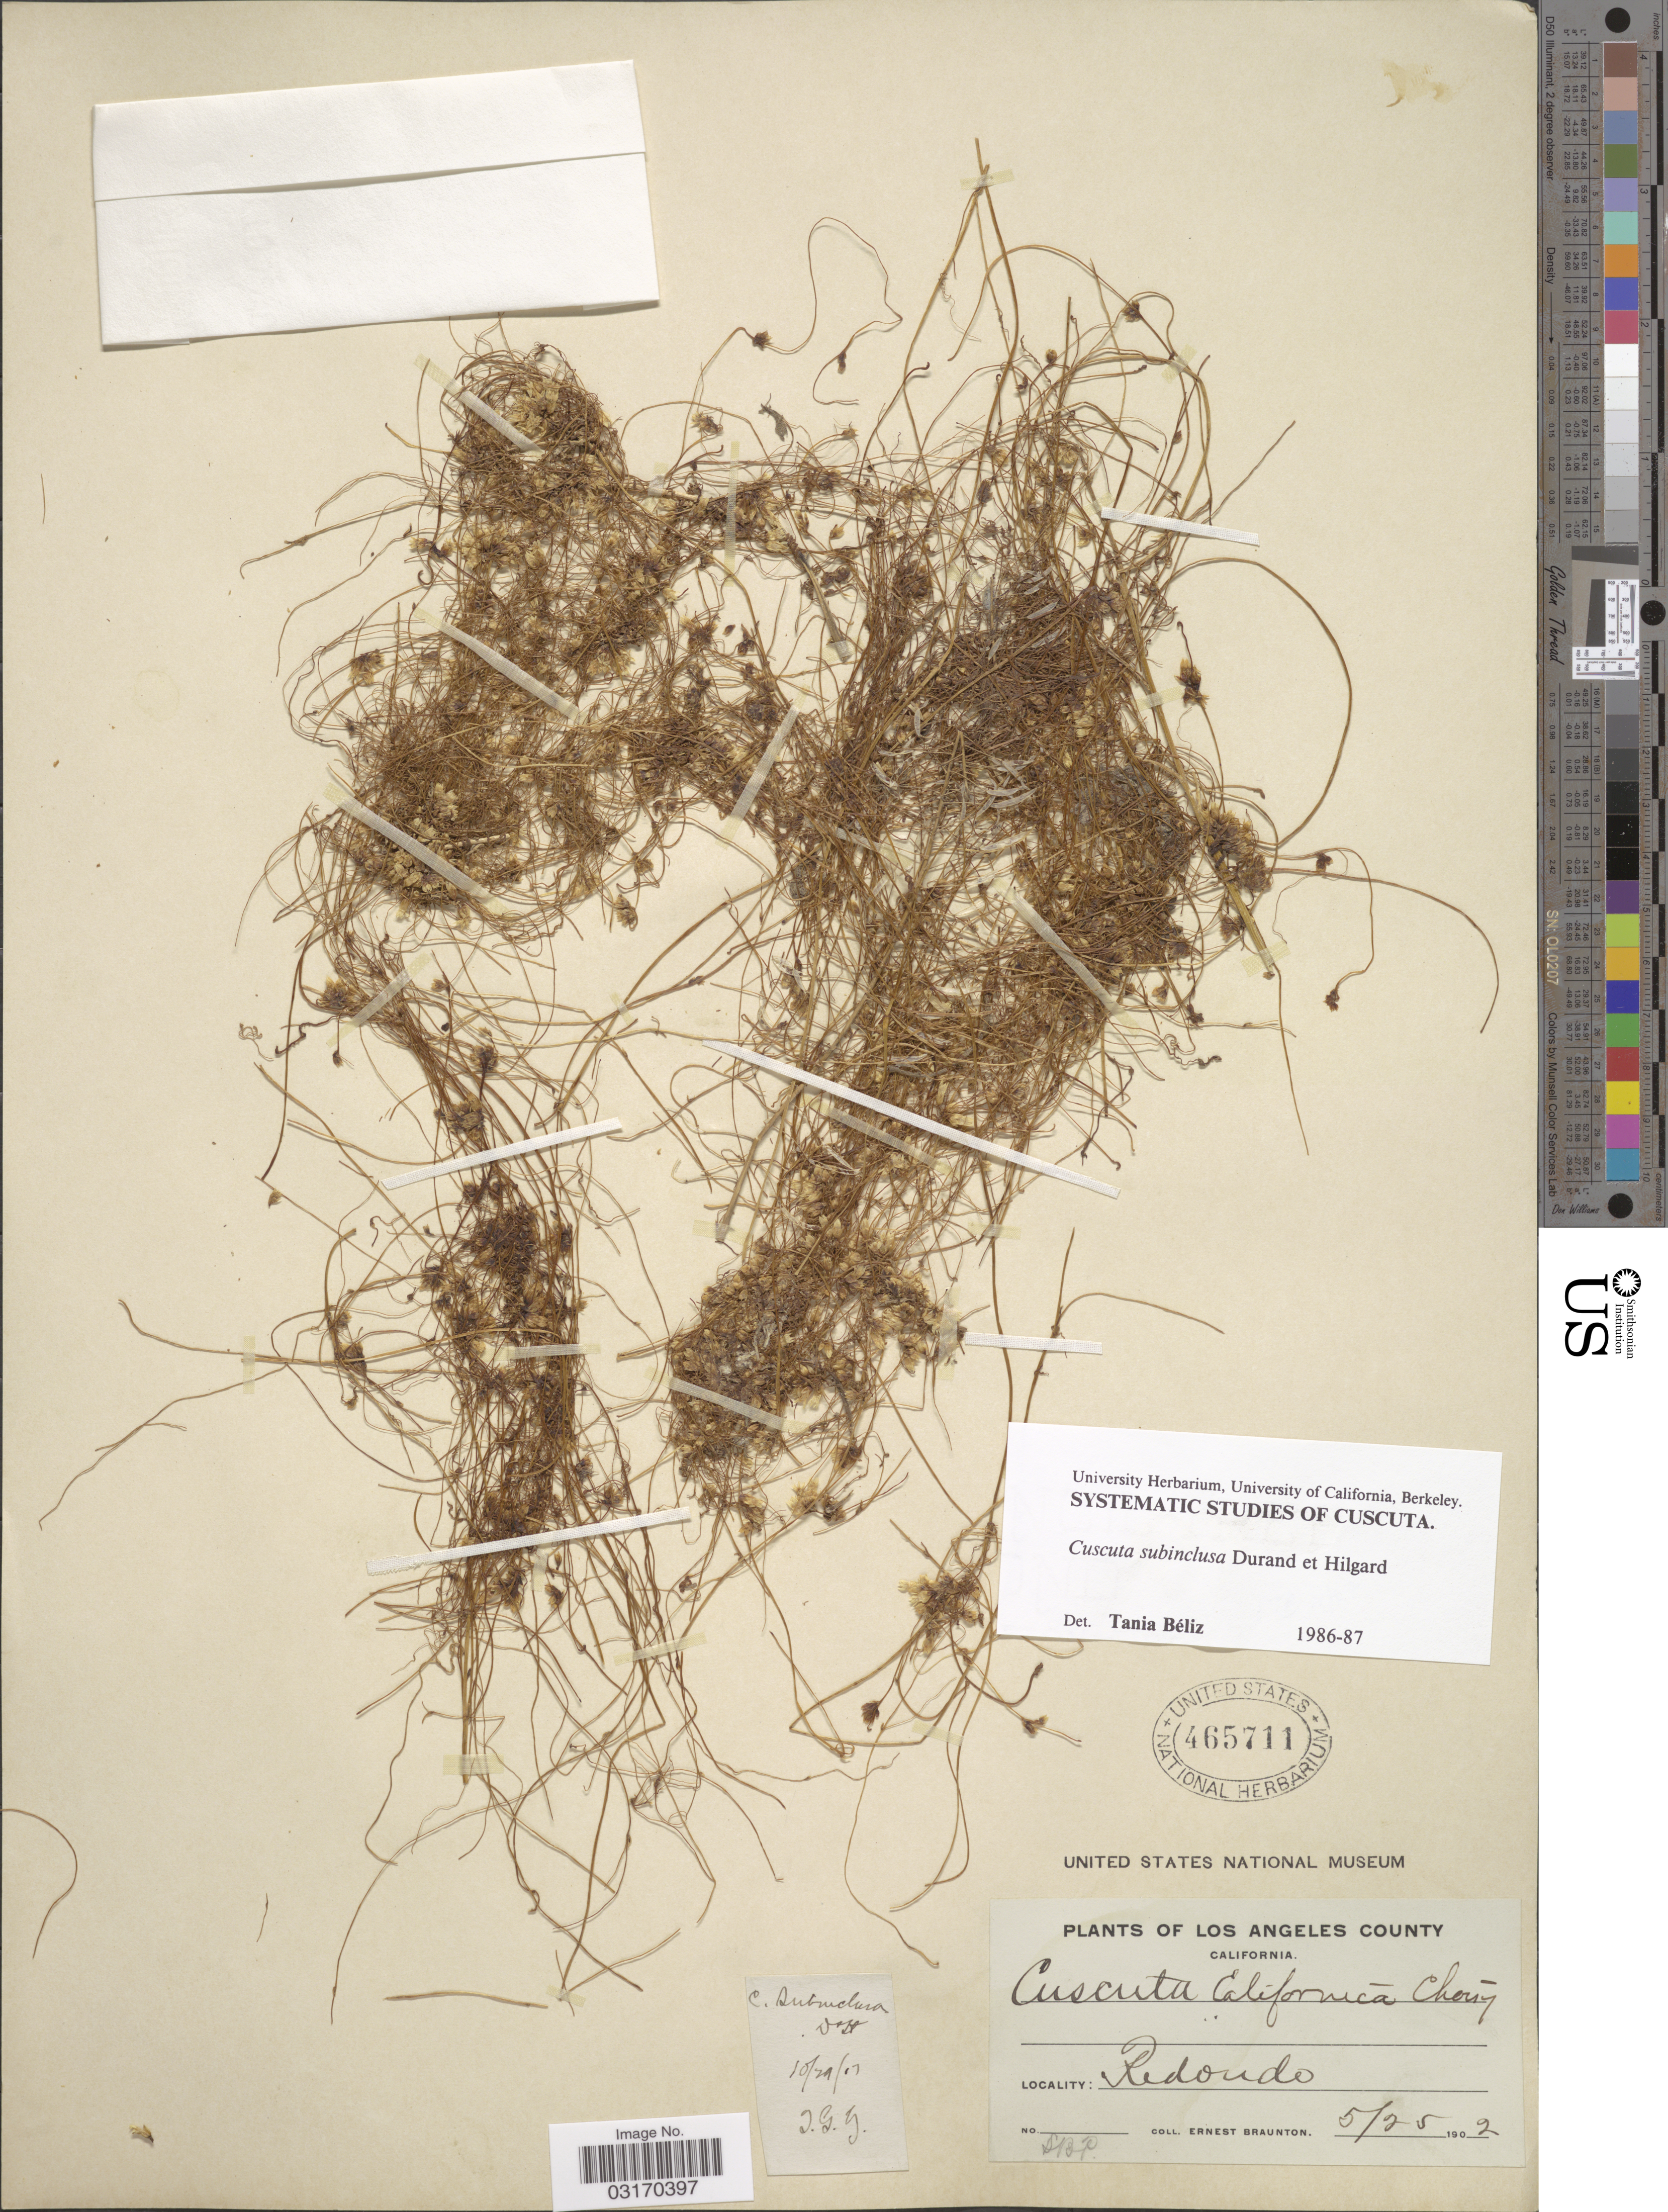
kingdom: Plantae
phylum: Tracheophyta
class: Magnoliopsida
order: Solanales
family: Convolvulaceae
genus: Cuscuta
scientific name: Cuscuta subinclusa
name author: Durand & Hilg.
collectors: E. Braunton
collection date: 1902-05-25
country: United States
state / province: California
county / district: Los Angeles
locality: Los Angeles County. Redondo.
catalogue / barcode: US 465711